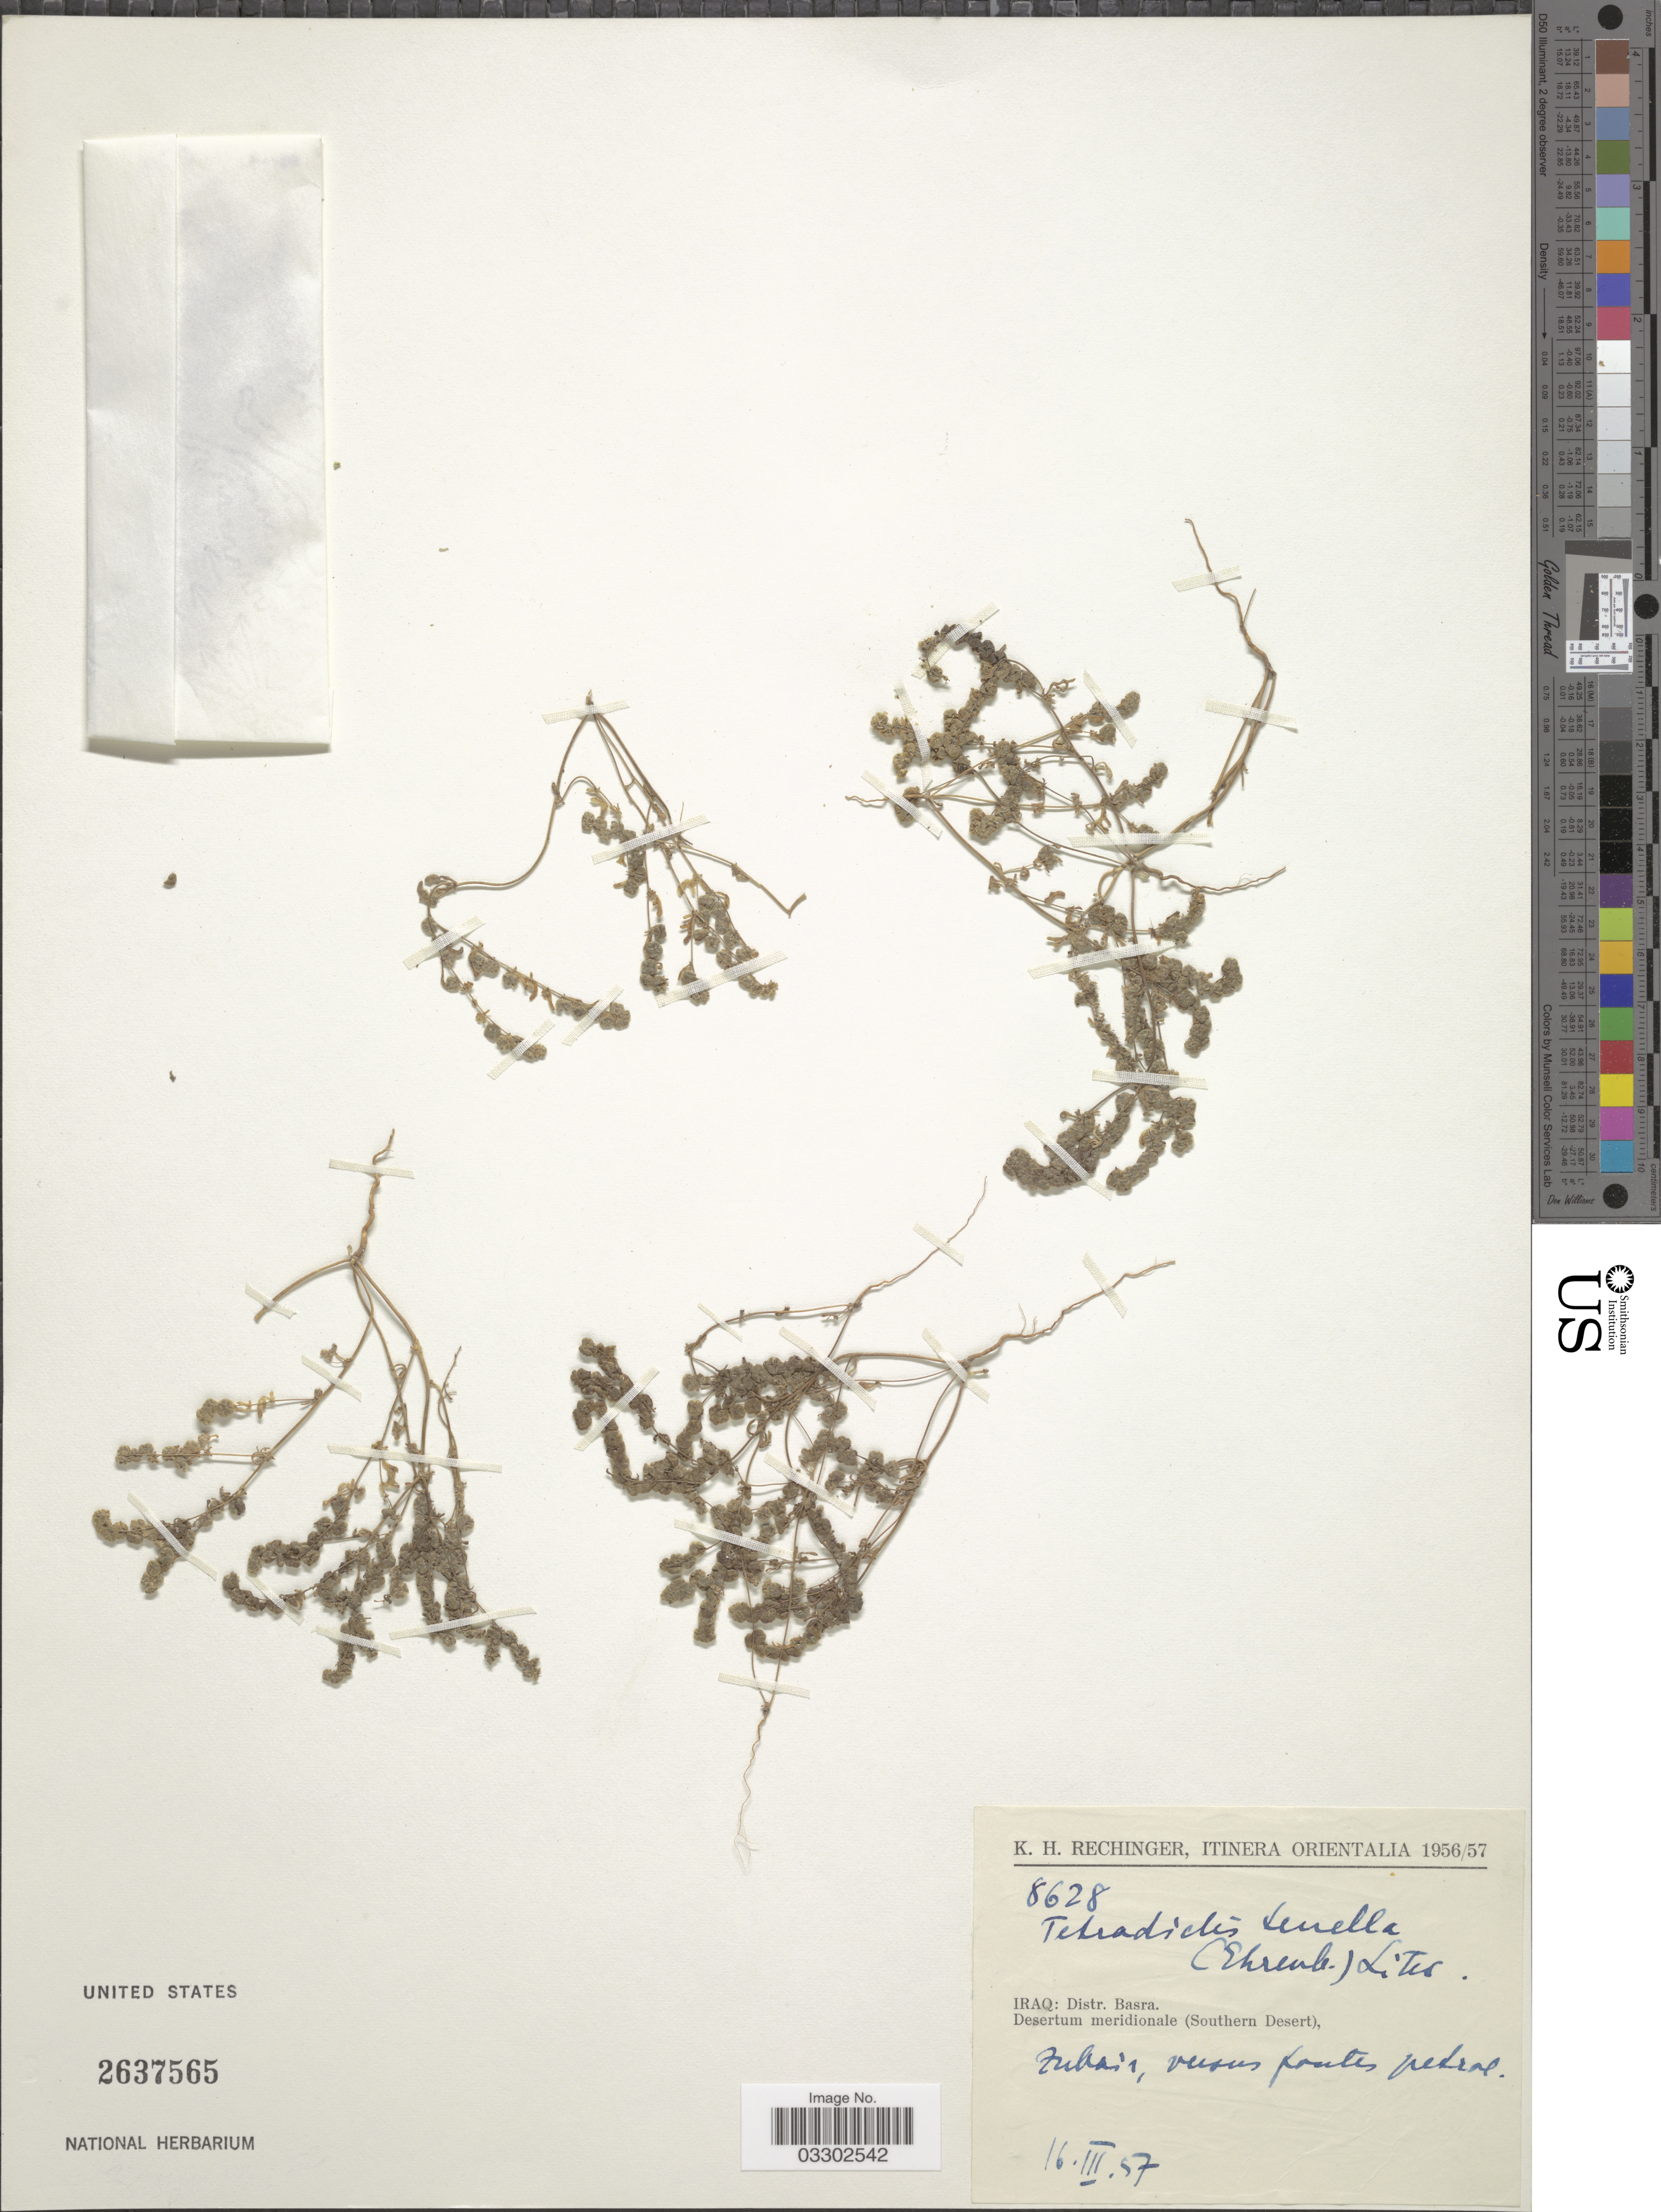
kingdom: Plantae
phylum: Tracheophyta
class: Magnoliopsida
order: Sapindales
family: Tetradiclidaceae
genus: Tetradiclis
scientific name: Tetradiclis tenella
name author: (Ehrenb.) Litv.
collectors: K. H. Rechinger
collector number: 8628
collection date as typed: Transcribed d/m/y: 16/3/57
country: Iraq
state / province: Al Basrah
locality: Orientalia. Distr. Basra, Desertum meridionale (Southern Desert). Zubair.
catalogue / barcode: US 2637565